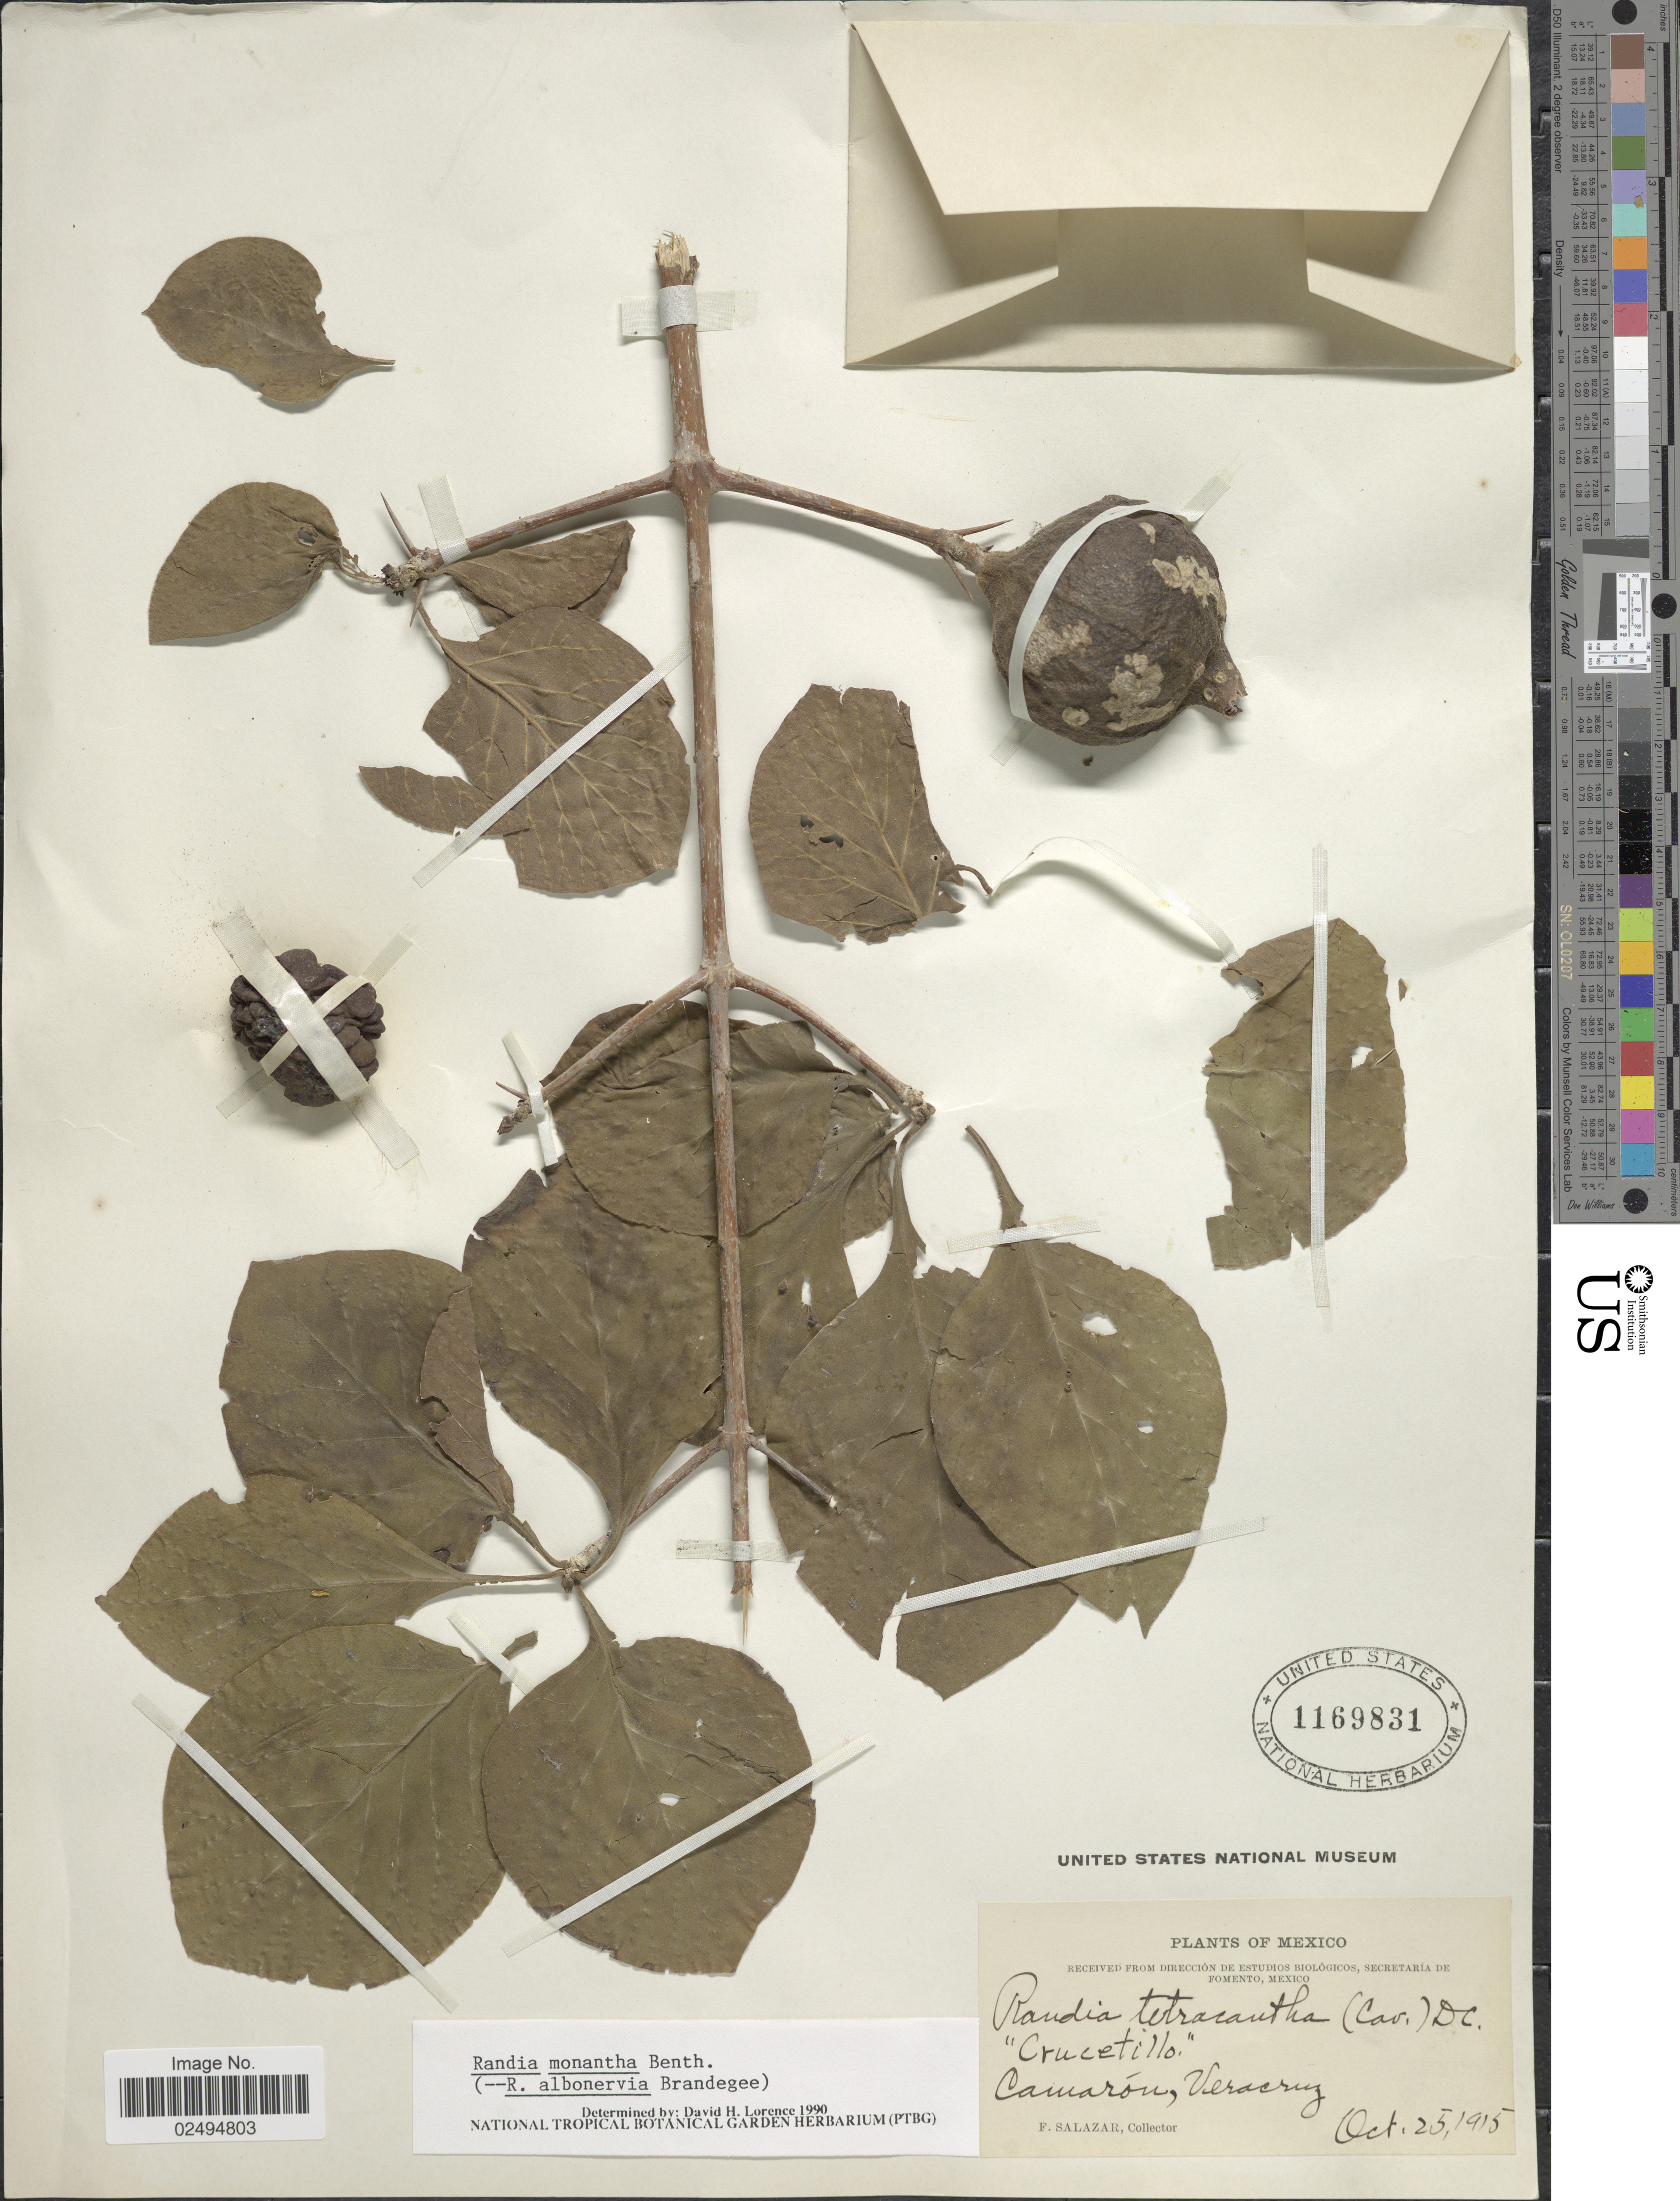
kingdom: Plantae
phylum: Tracheophyta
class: Magnoliopsida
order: Gentianales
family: Rubiaceae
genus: Randia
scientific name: Randia monantha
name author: Benth.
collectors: F. Salazar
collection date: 1915-10-25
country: Mexico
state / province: Veracruz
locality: Camaron, Veracruz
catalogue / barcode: US 1169831